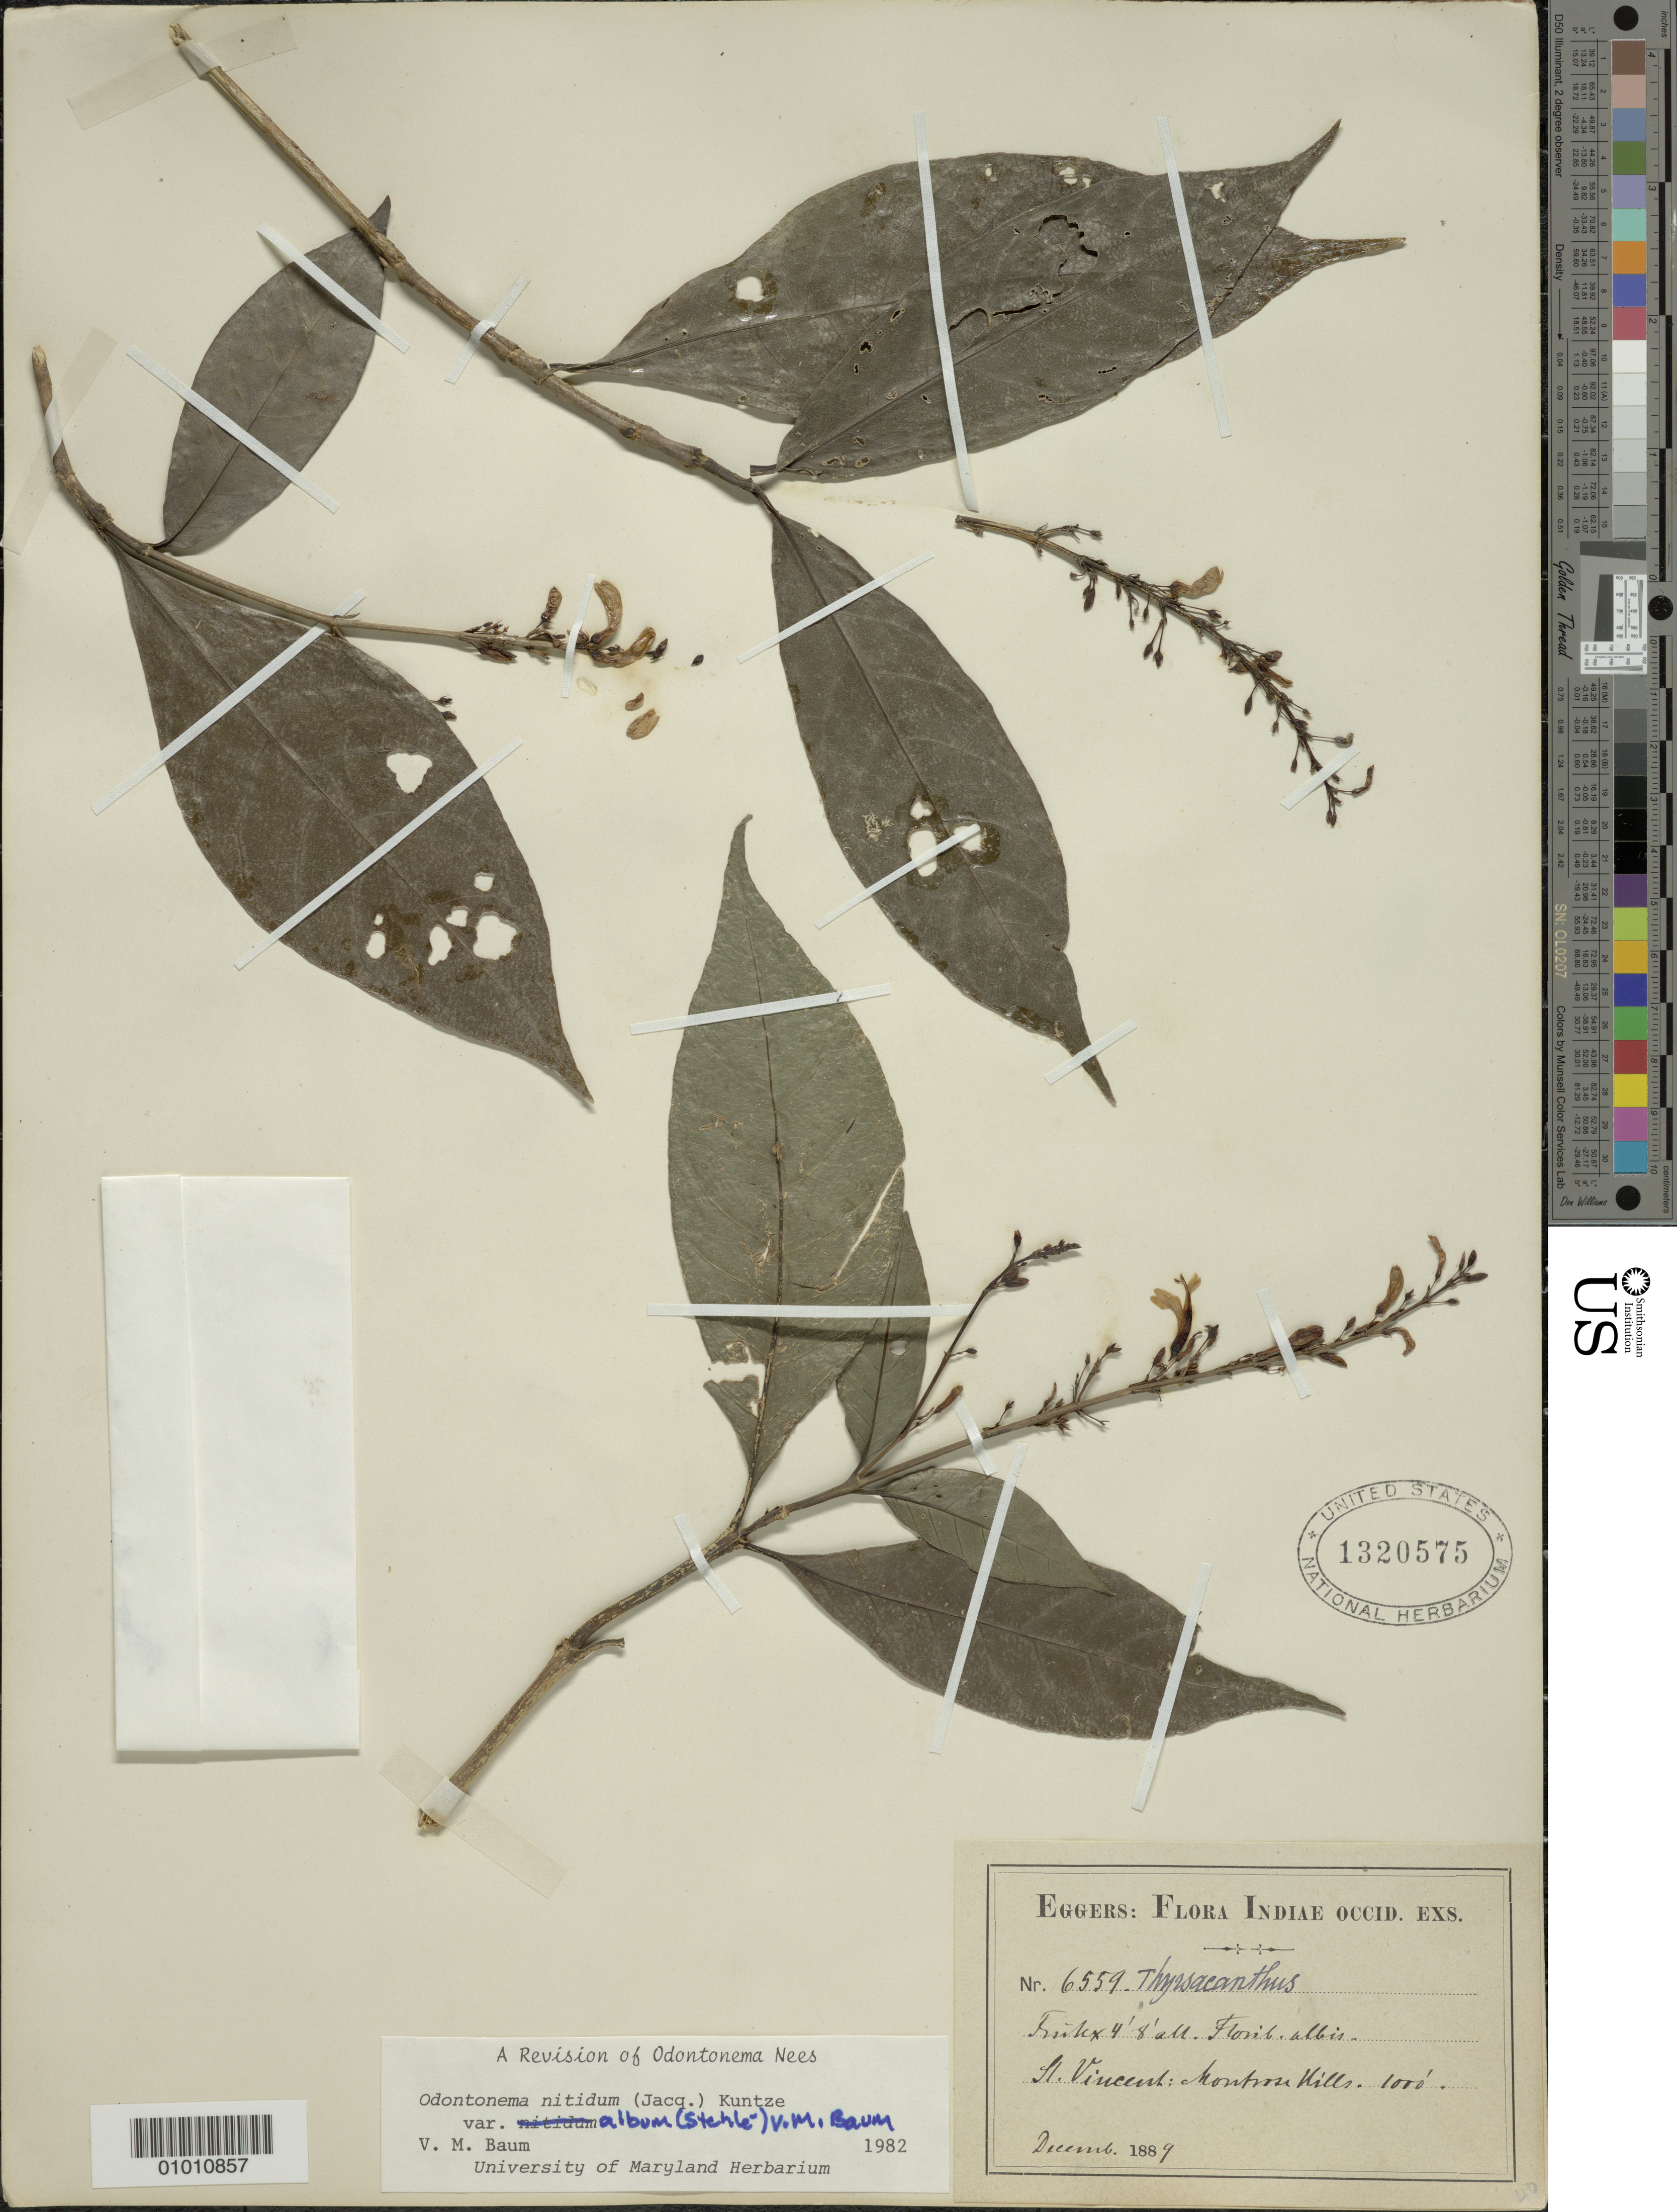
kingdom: Plantae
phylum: Tracheophyta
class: Magnoliopsida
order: Lamiales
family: Acanthaceae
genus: Odontonema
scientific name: Odontonema nitidum var. album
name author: (Stehlé) V.M. Baum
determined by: Baum, V. M.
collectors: H. F. A. von Eggers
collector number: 6559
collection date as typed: Dec 1889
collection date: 1889-12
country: St. Vincent - Grenadines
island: St. Vincent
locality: Montrose Hills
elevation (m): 305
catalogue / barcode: US 1320575